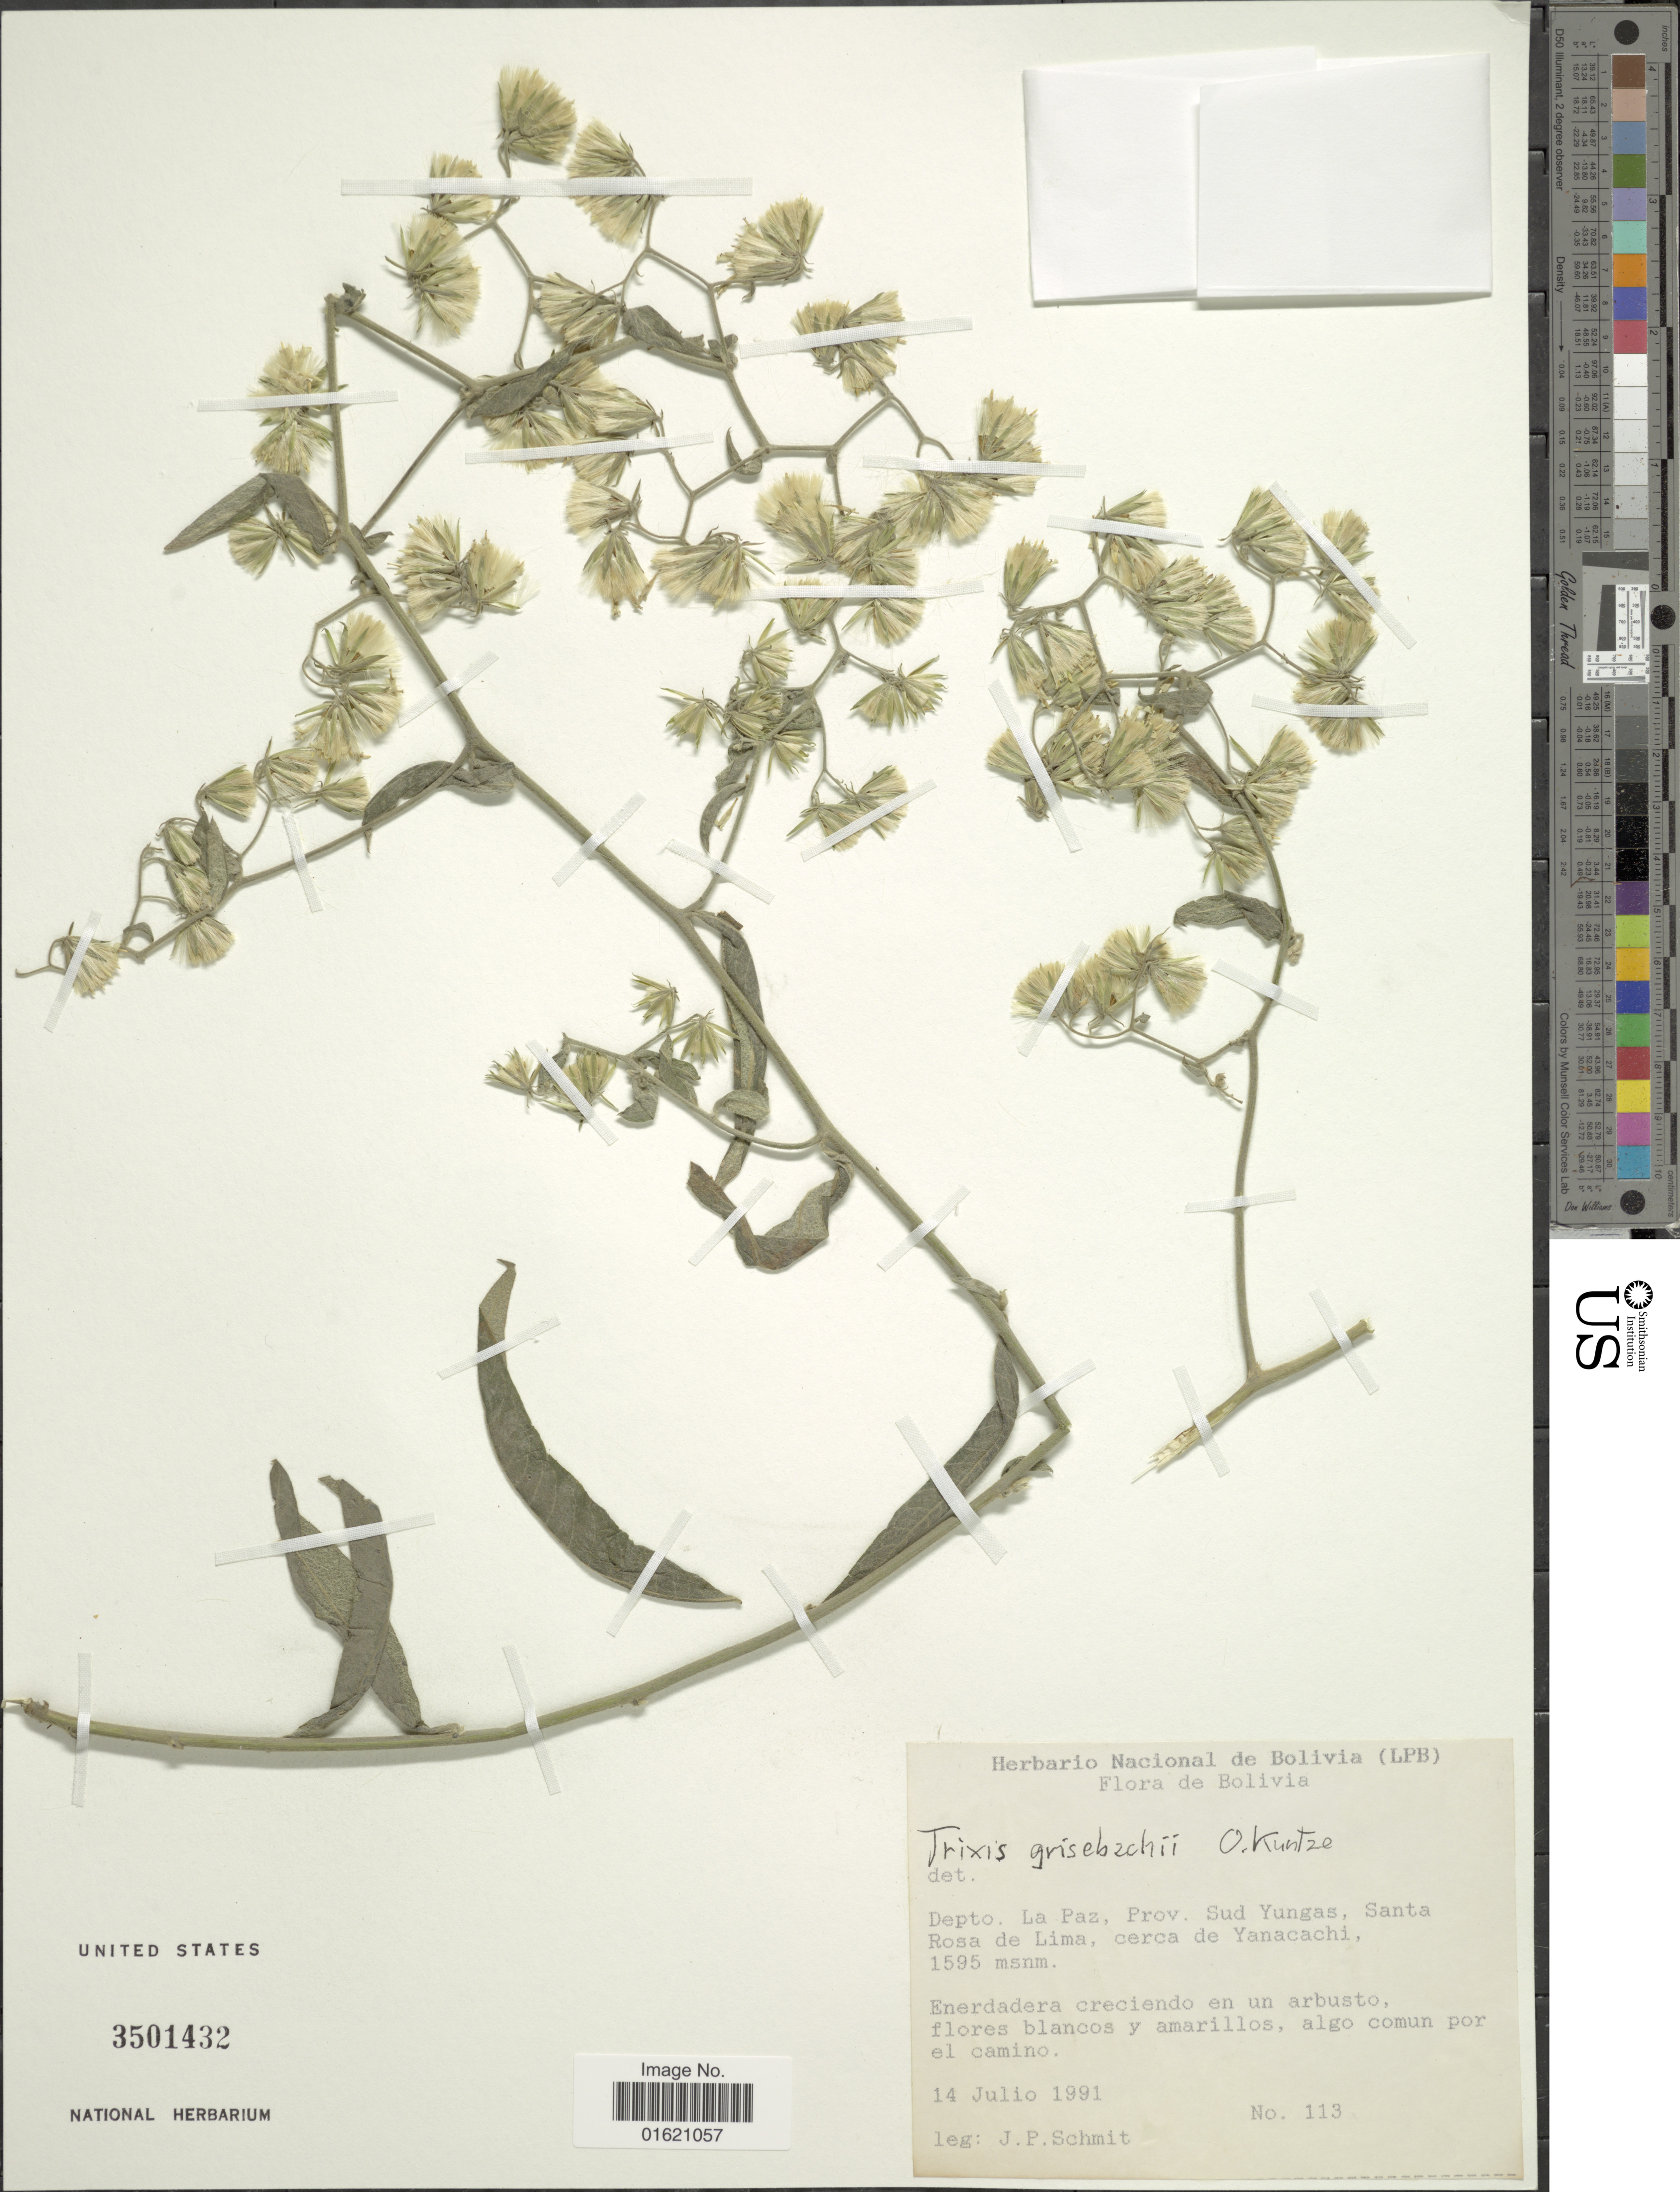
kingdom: Plantae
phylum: Tracheophyta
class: Magnoliopsida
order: Asterales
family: Asteraceae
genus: Trixis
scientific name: Trixis grisebachii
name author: Kuntze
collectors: J. Schmit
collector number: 113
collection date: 1991-07-14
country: Bolivia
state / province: La Paz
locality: Prov. Sud Yungas, Santa Rosa de Lima, cerca de Yanacachi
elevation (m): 1595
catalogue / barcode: US 3501432